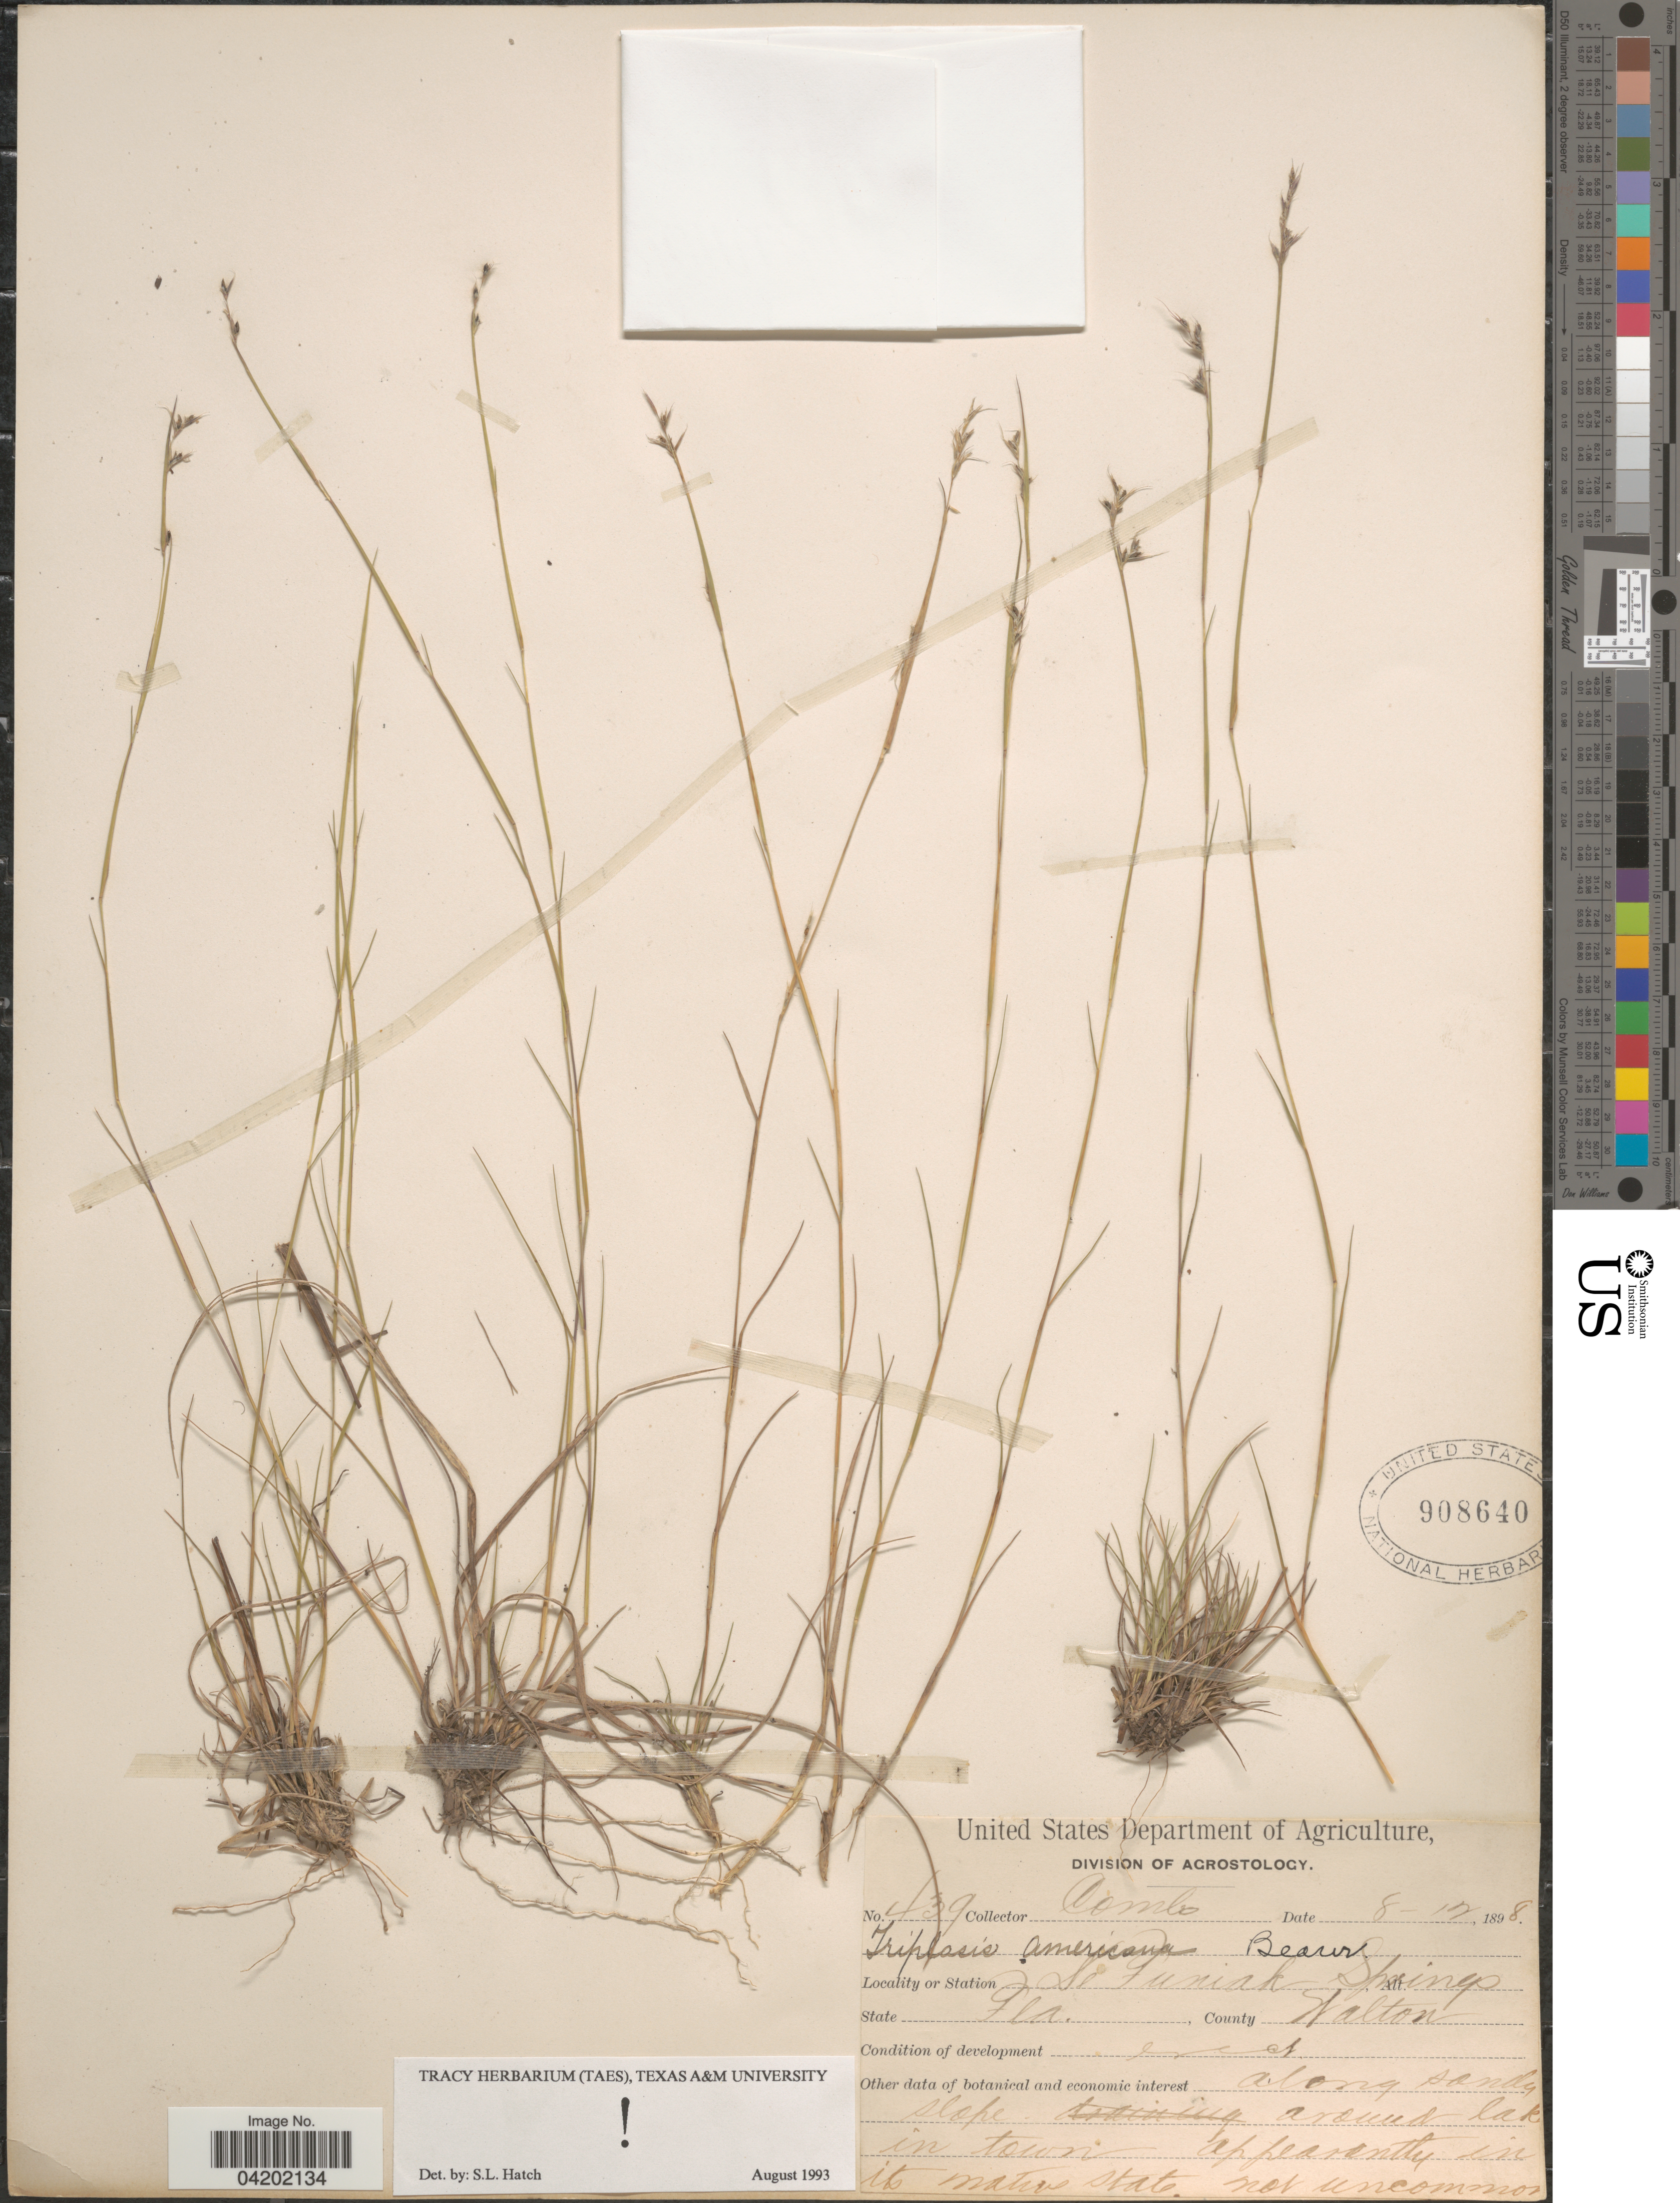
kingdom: Plantae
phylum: Tracheophyta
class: Liliopsida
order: Poales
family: Poaceae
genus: Triplasis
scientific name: Triplasis americana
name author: P. Beauv.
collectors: -. Combs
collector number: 439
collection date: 1898-08-12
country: United States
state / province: Florida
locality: De Funiak Springs. County Walton.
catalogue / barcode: US 908640